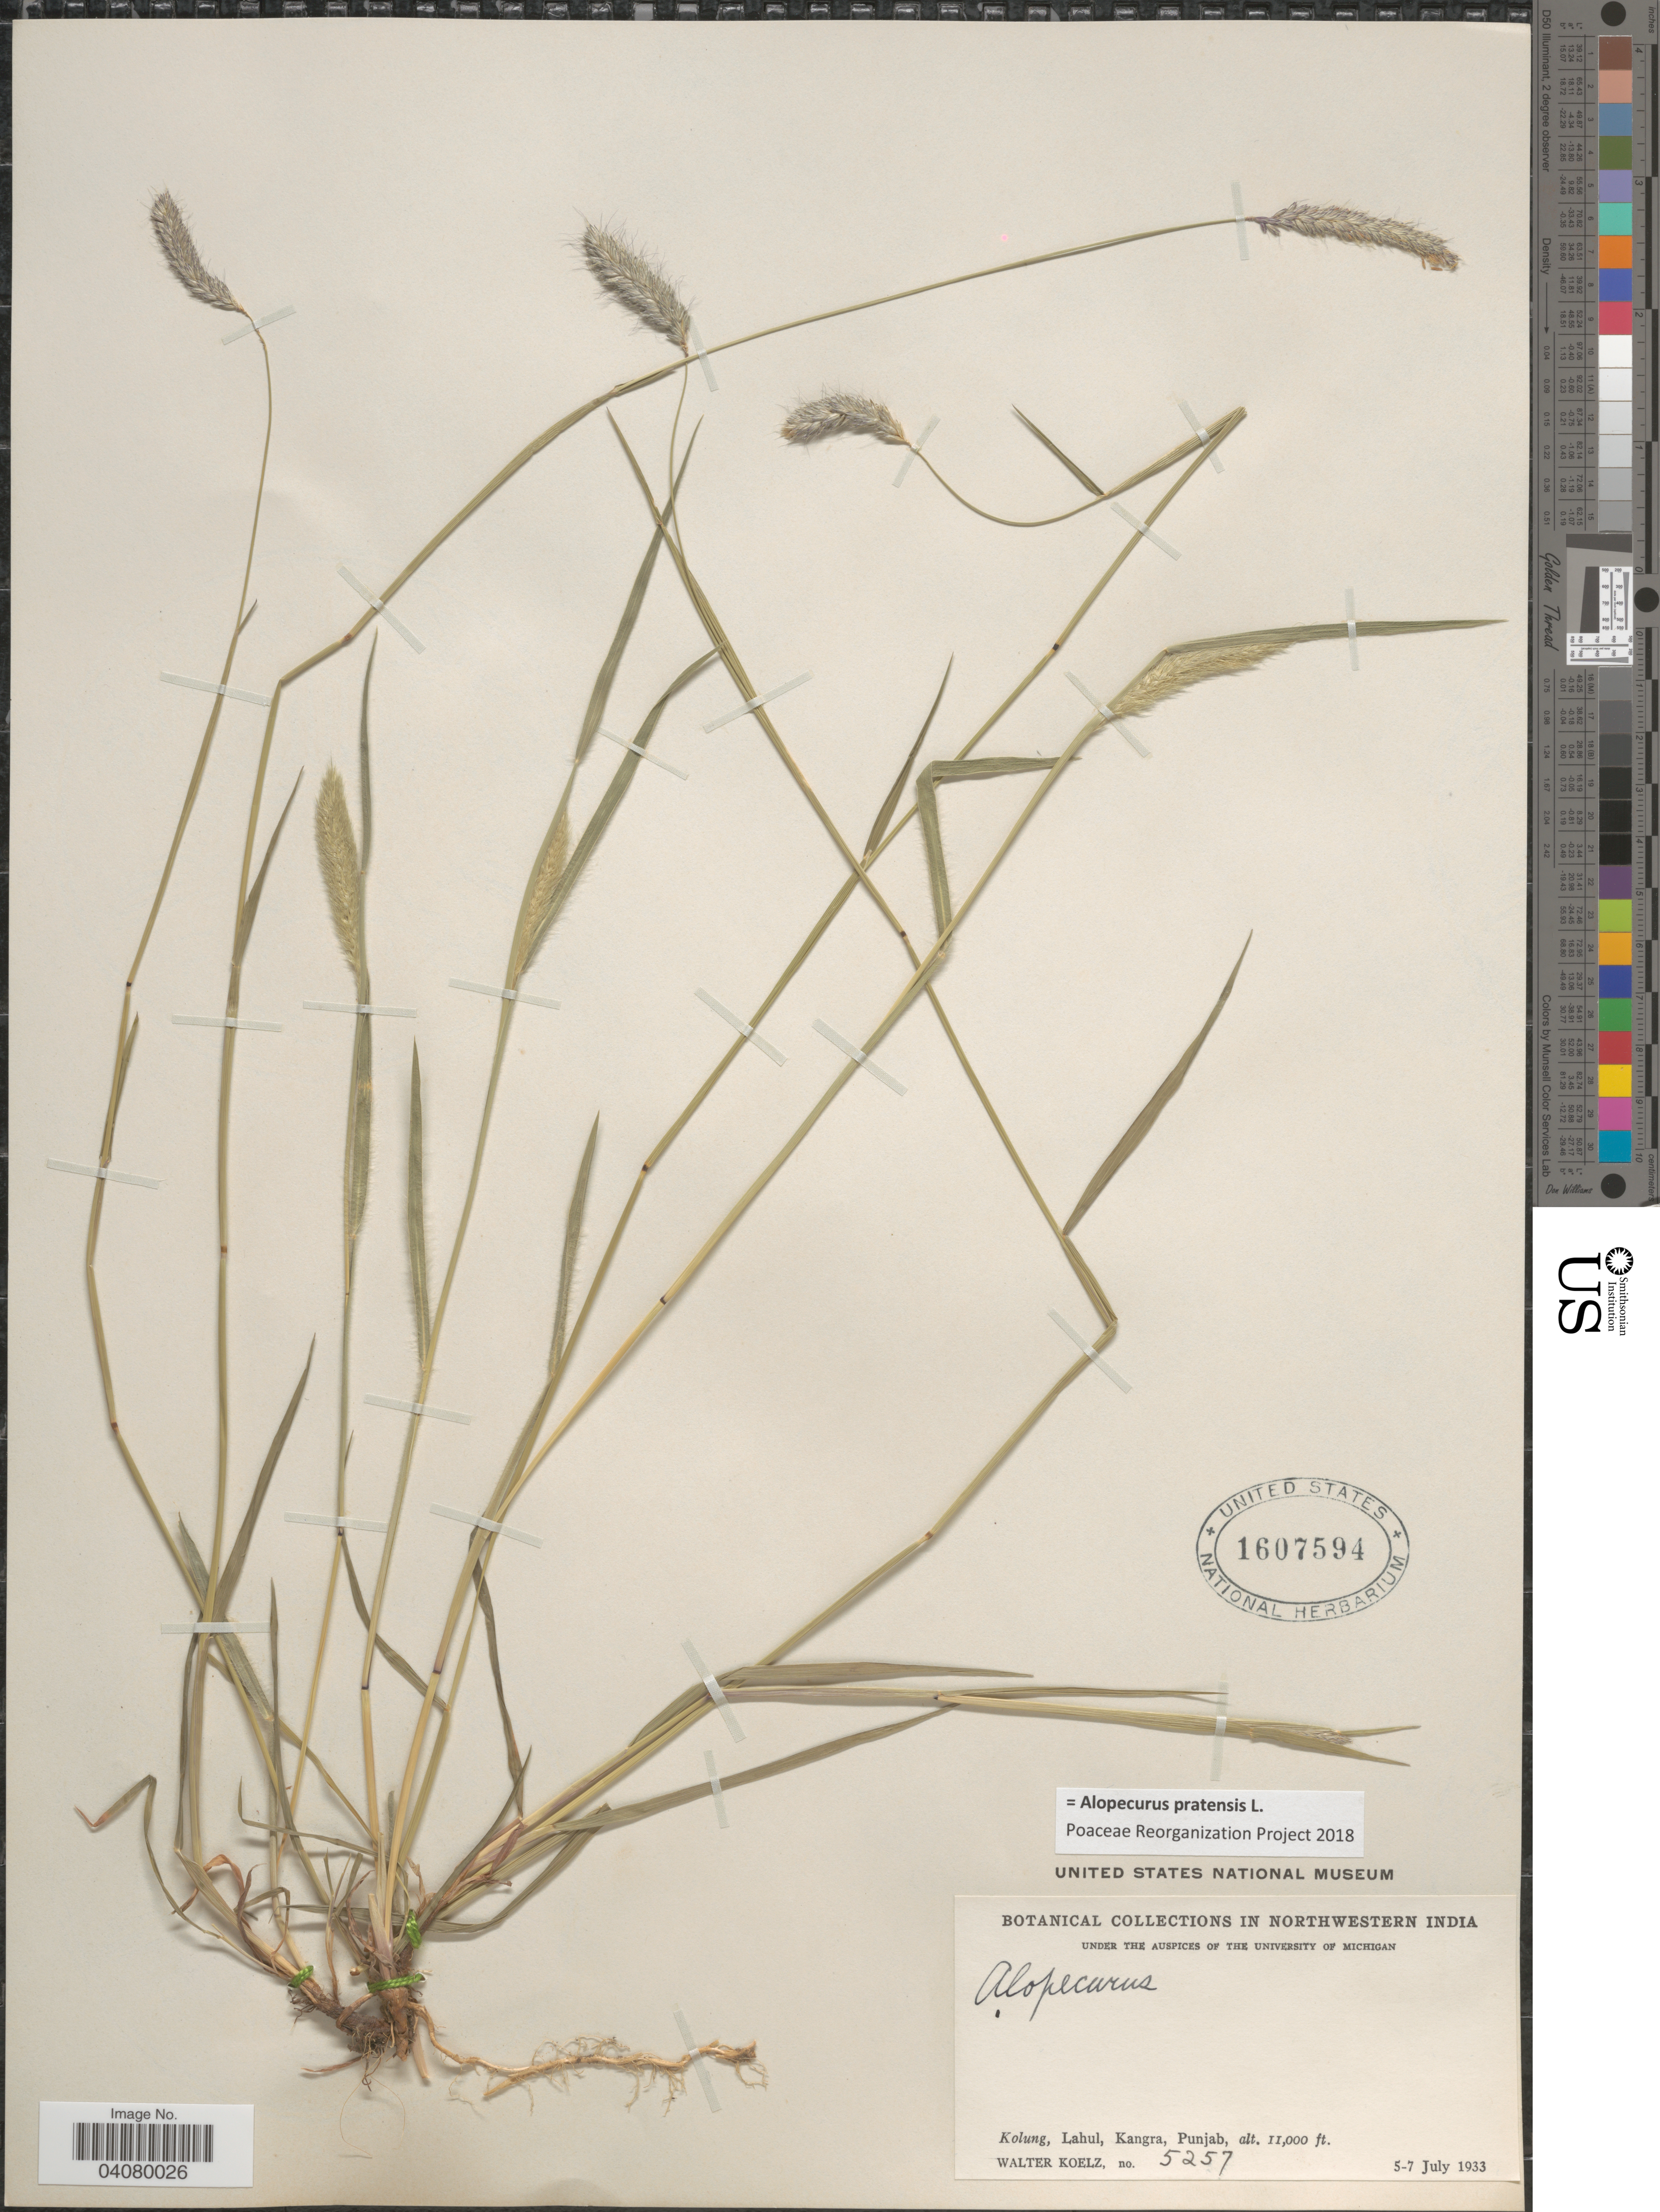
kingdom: Plantae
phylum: Tracheophyta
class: Liliopsida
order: Poales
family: Poaceae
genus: Alopecurus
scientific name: Alopecurus pratensis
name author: L.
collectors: W. N. Koelz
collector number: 5257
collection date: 1933-07-05/1933-07-07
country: India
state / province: Punjab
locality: Northwestern India. Kolung, Lahul, Kangra.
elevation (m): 3353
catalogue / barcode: US 1607594